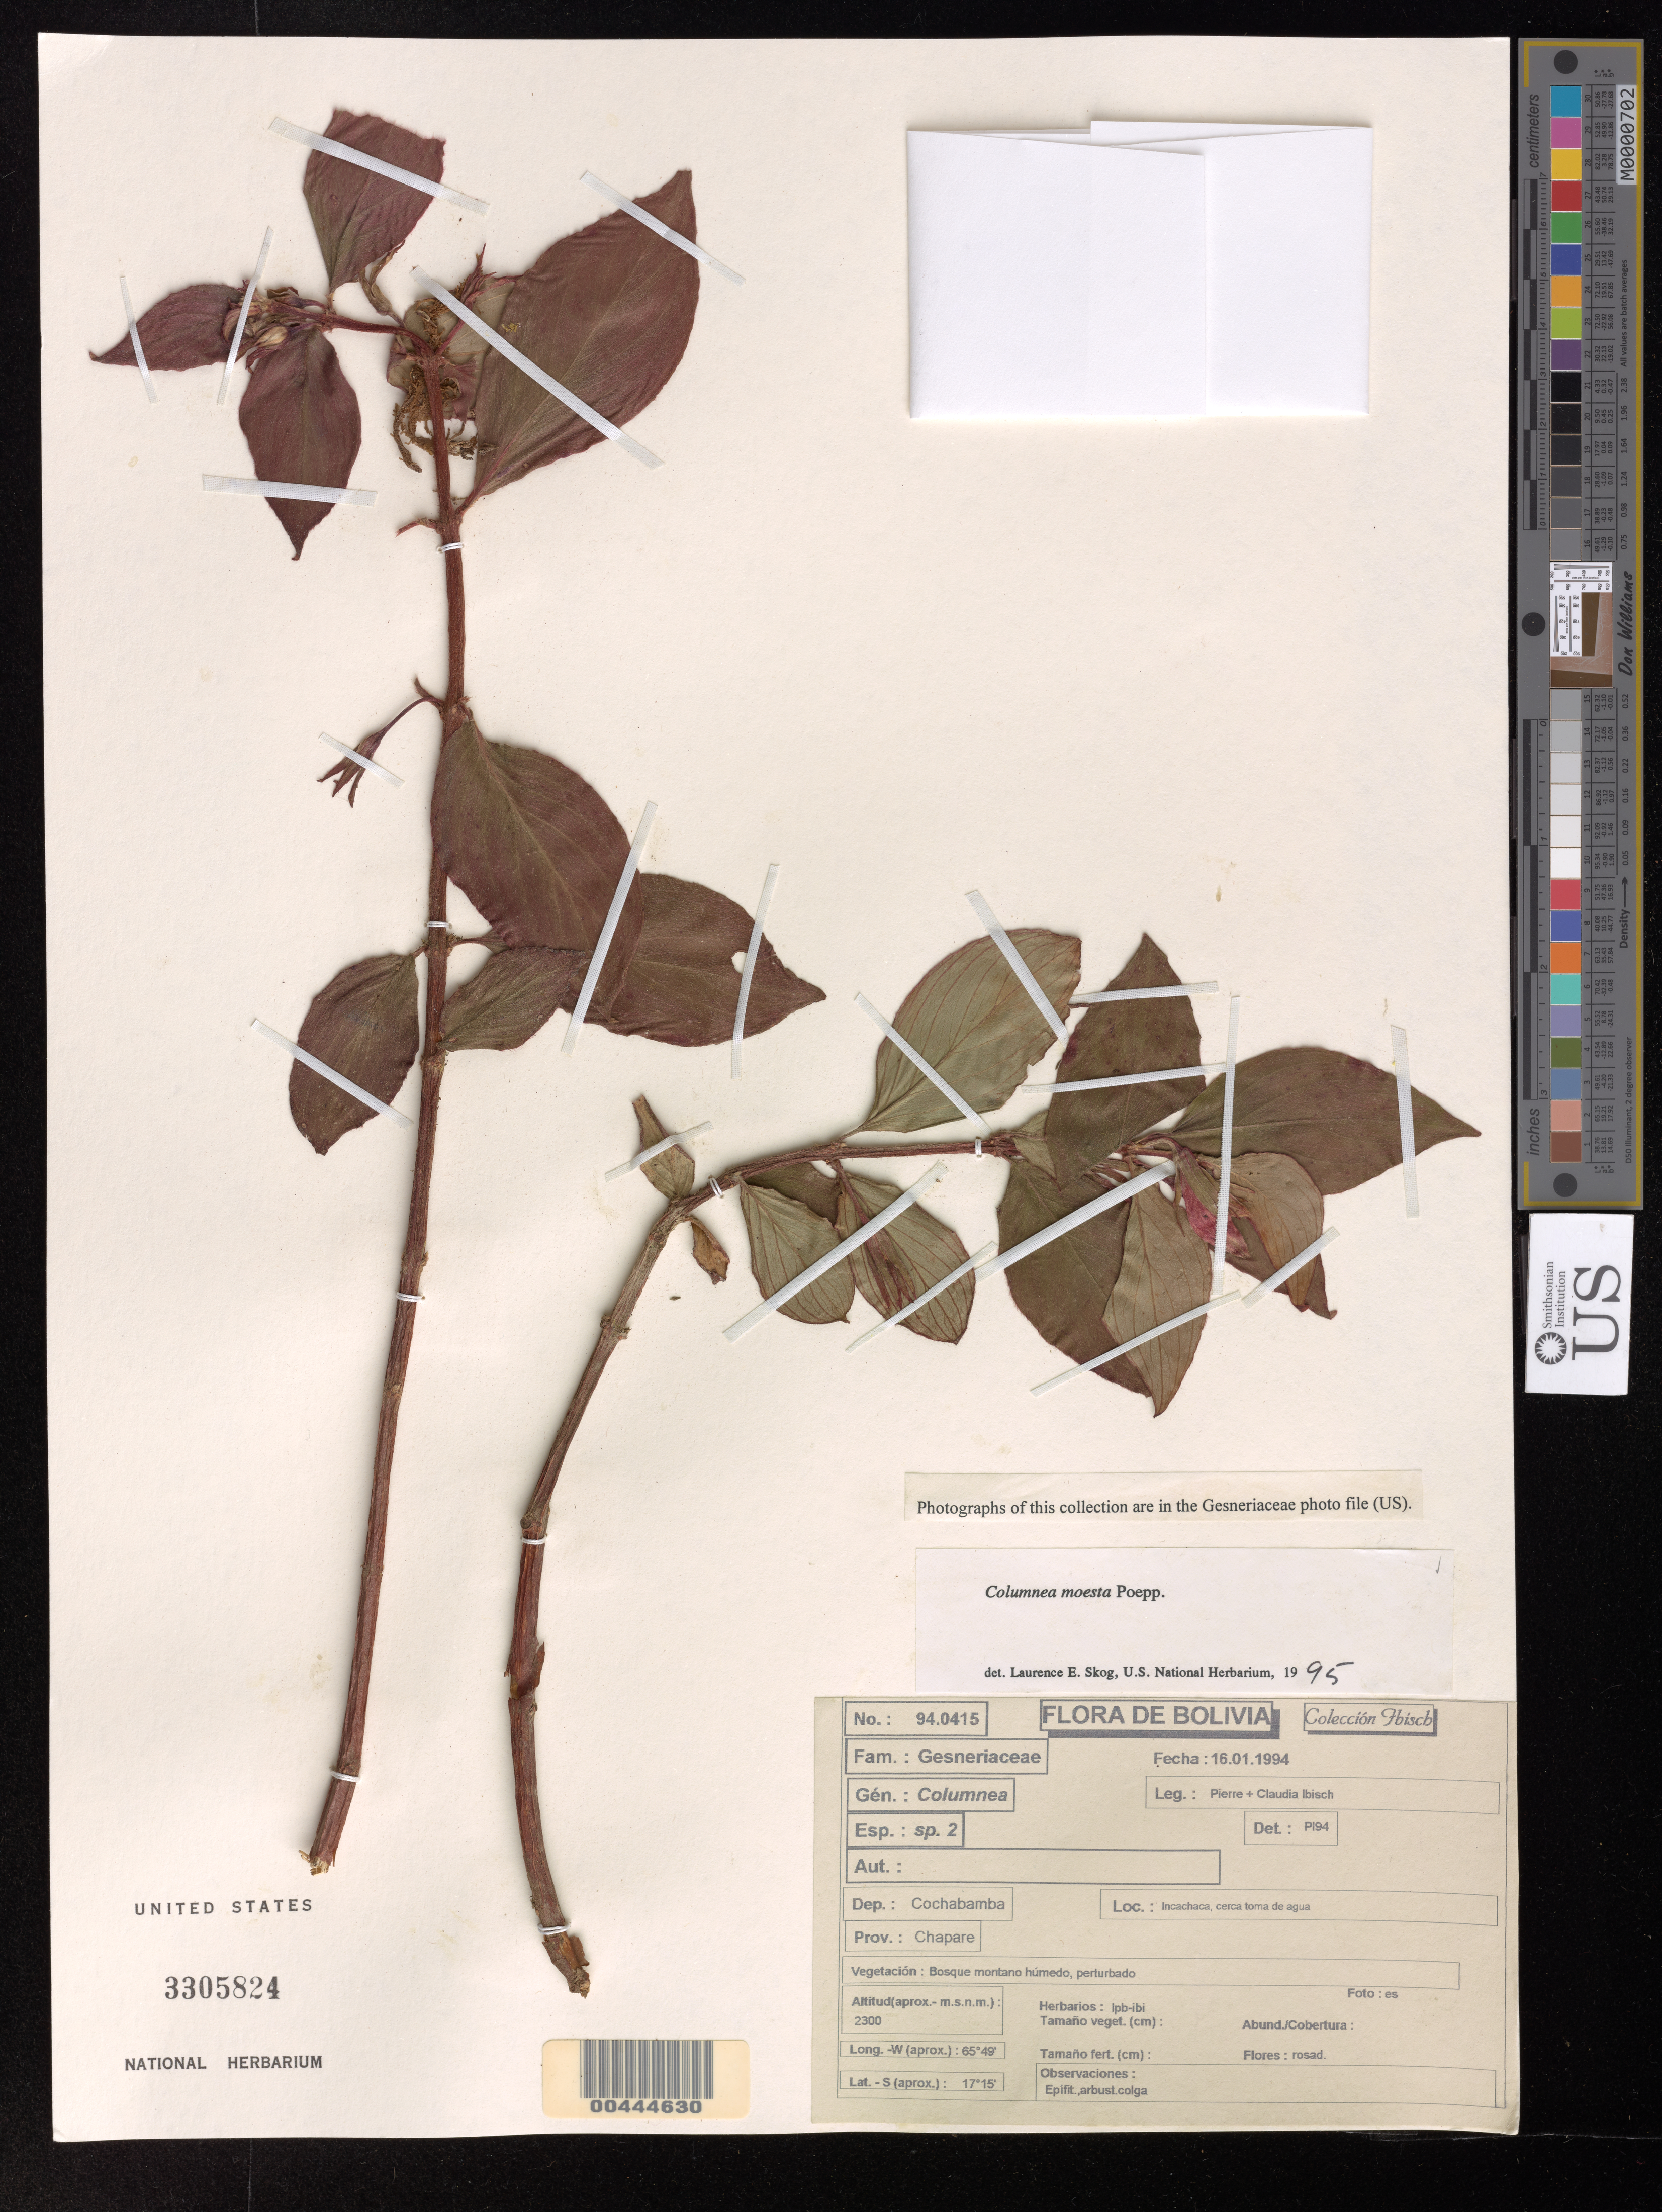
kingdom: Plantae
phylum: Tracheophyta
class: Magnoliopsida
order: Lamiales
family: Gesneriaceae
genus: Columnea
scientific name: Columnea moesta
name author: Poepp.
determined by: Skog, Laurence E.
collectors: P. Ibisch & C. Ibisch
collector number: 94415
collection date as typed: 16 Jan 1994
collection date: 1994-01-16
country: Bolivia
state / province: Cochabamba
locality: Prov. Chapare, Incachaca, cerca toma de agua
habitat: Bosque montano húmedo, perturbado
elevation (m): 2300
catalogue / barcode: US 3305824